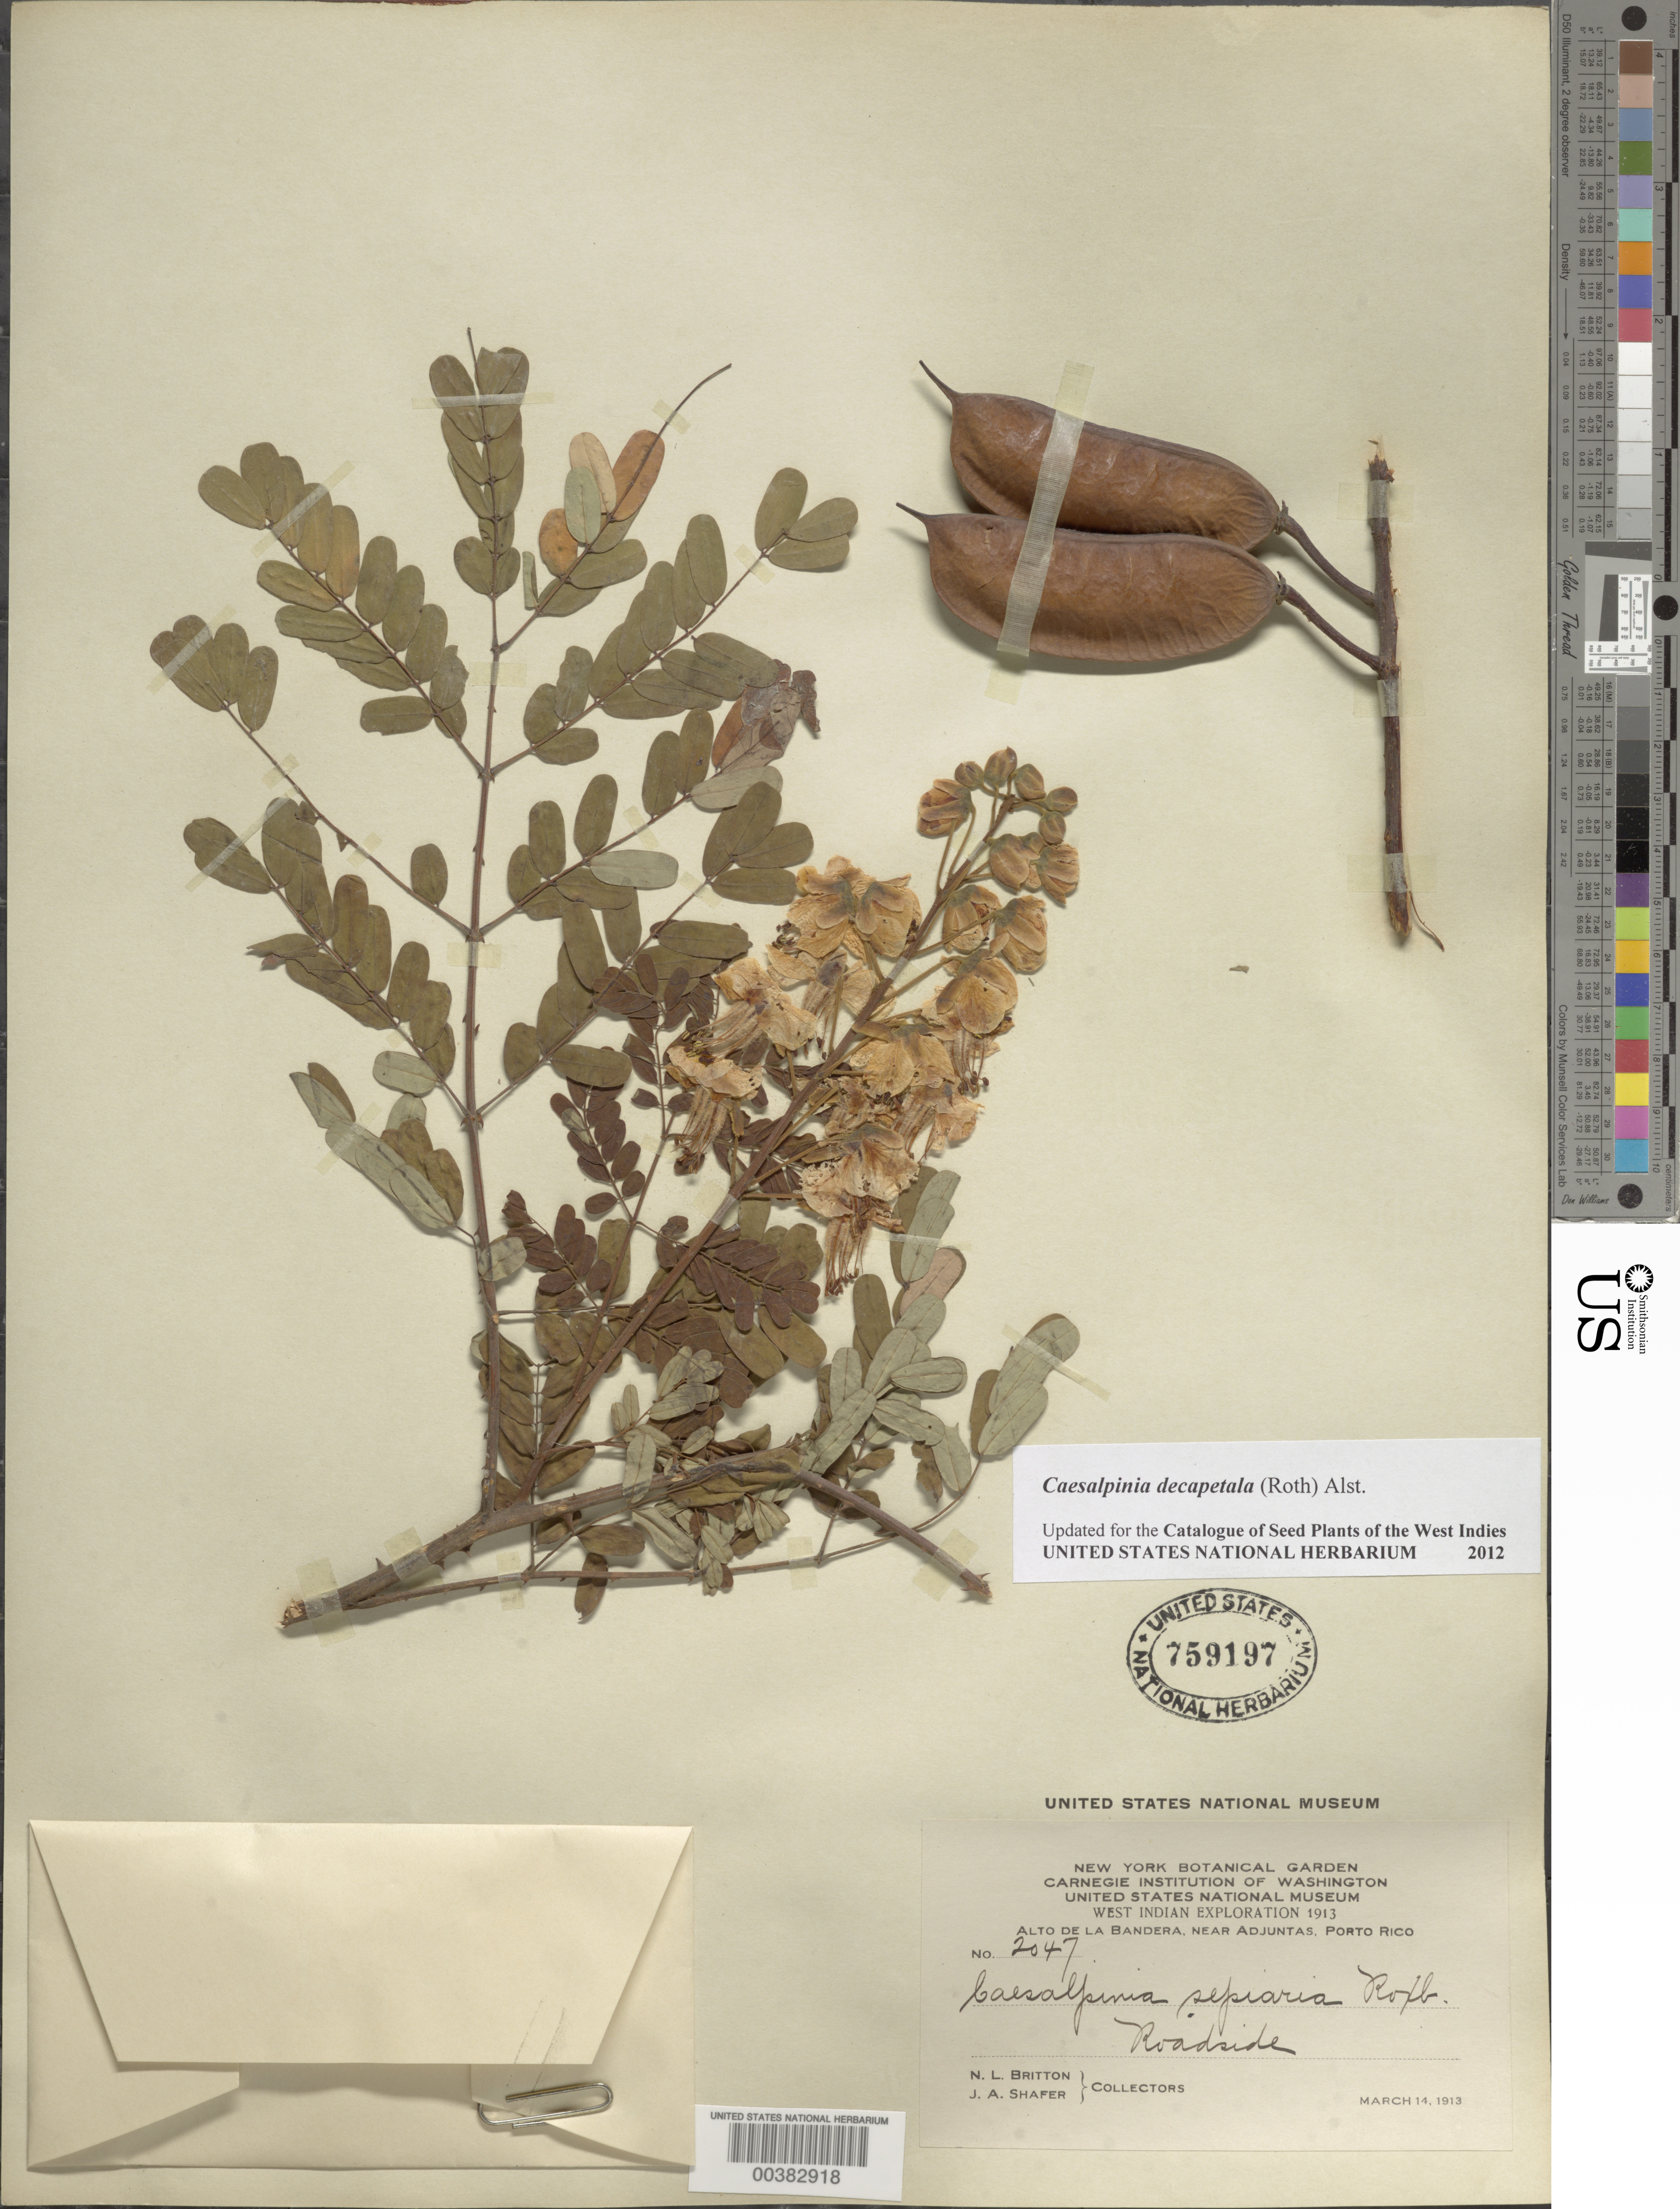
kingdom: Plantae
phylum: Tracheophyta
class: Magnoliopsida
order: Fabales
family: Fabaceae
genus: Biancaea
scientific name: Biancaea decapetala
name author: (Roth) O. Deg.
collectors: N. Britton & J. A. Shafer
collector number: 2047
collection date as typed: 14 Mar 1913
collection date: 1913-03-14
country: Puerto Rico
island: Greater Antilles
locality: Alto de la bandera, near adjuntas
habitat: Roadside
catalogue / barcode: US 759197